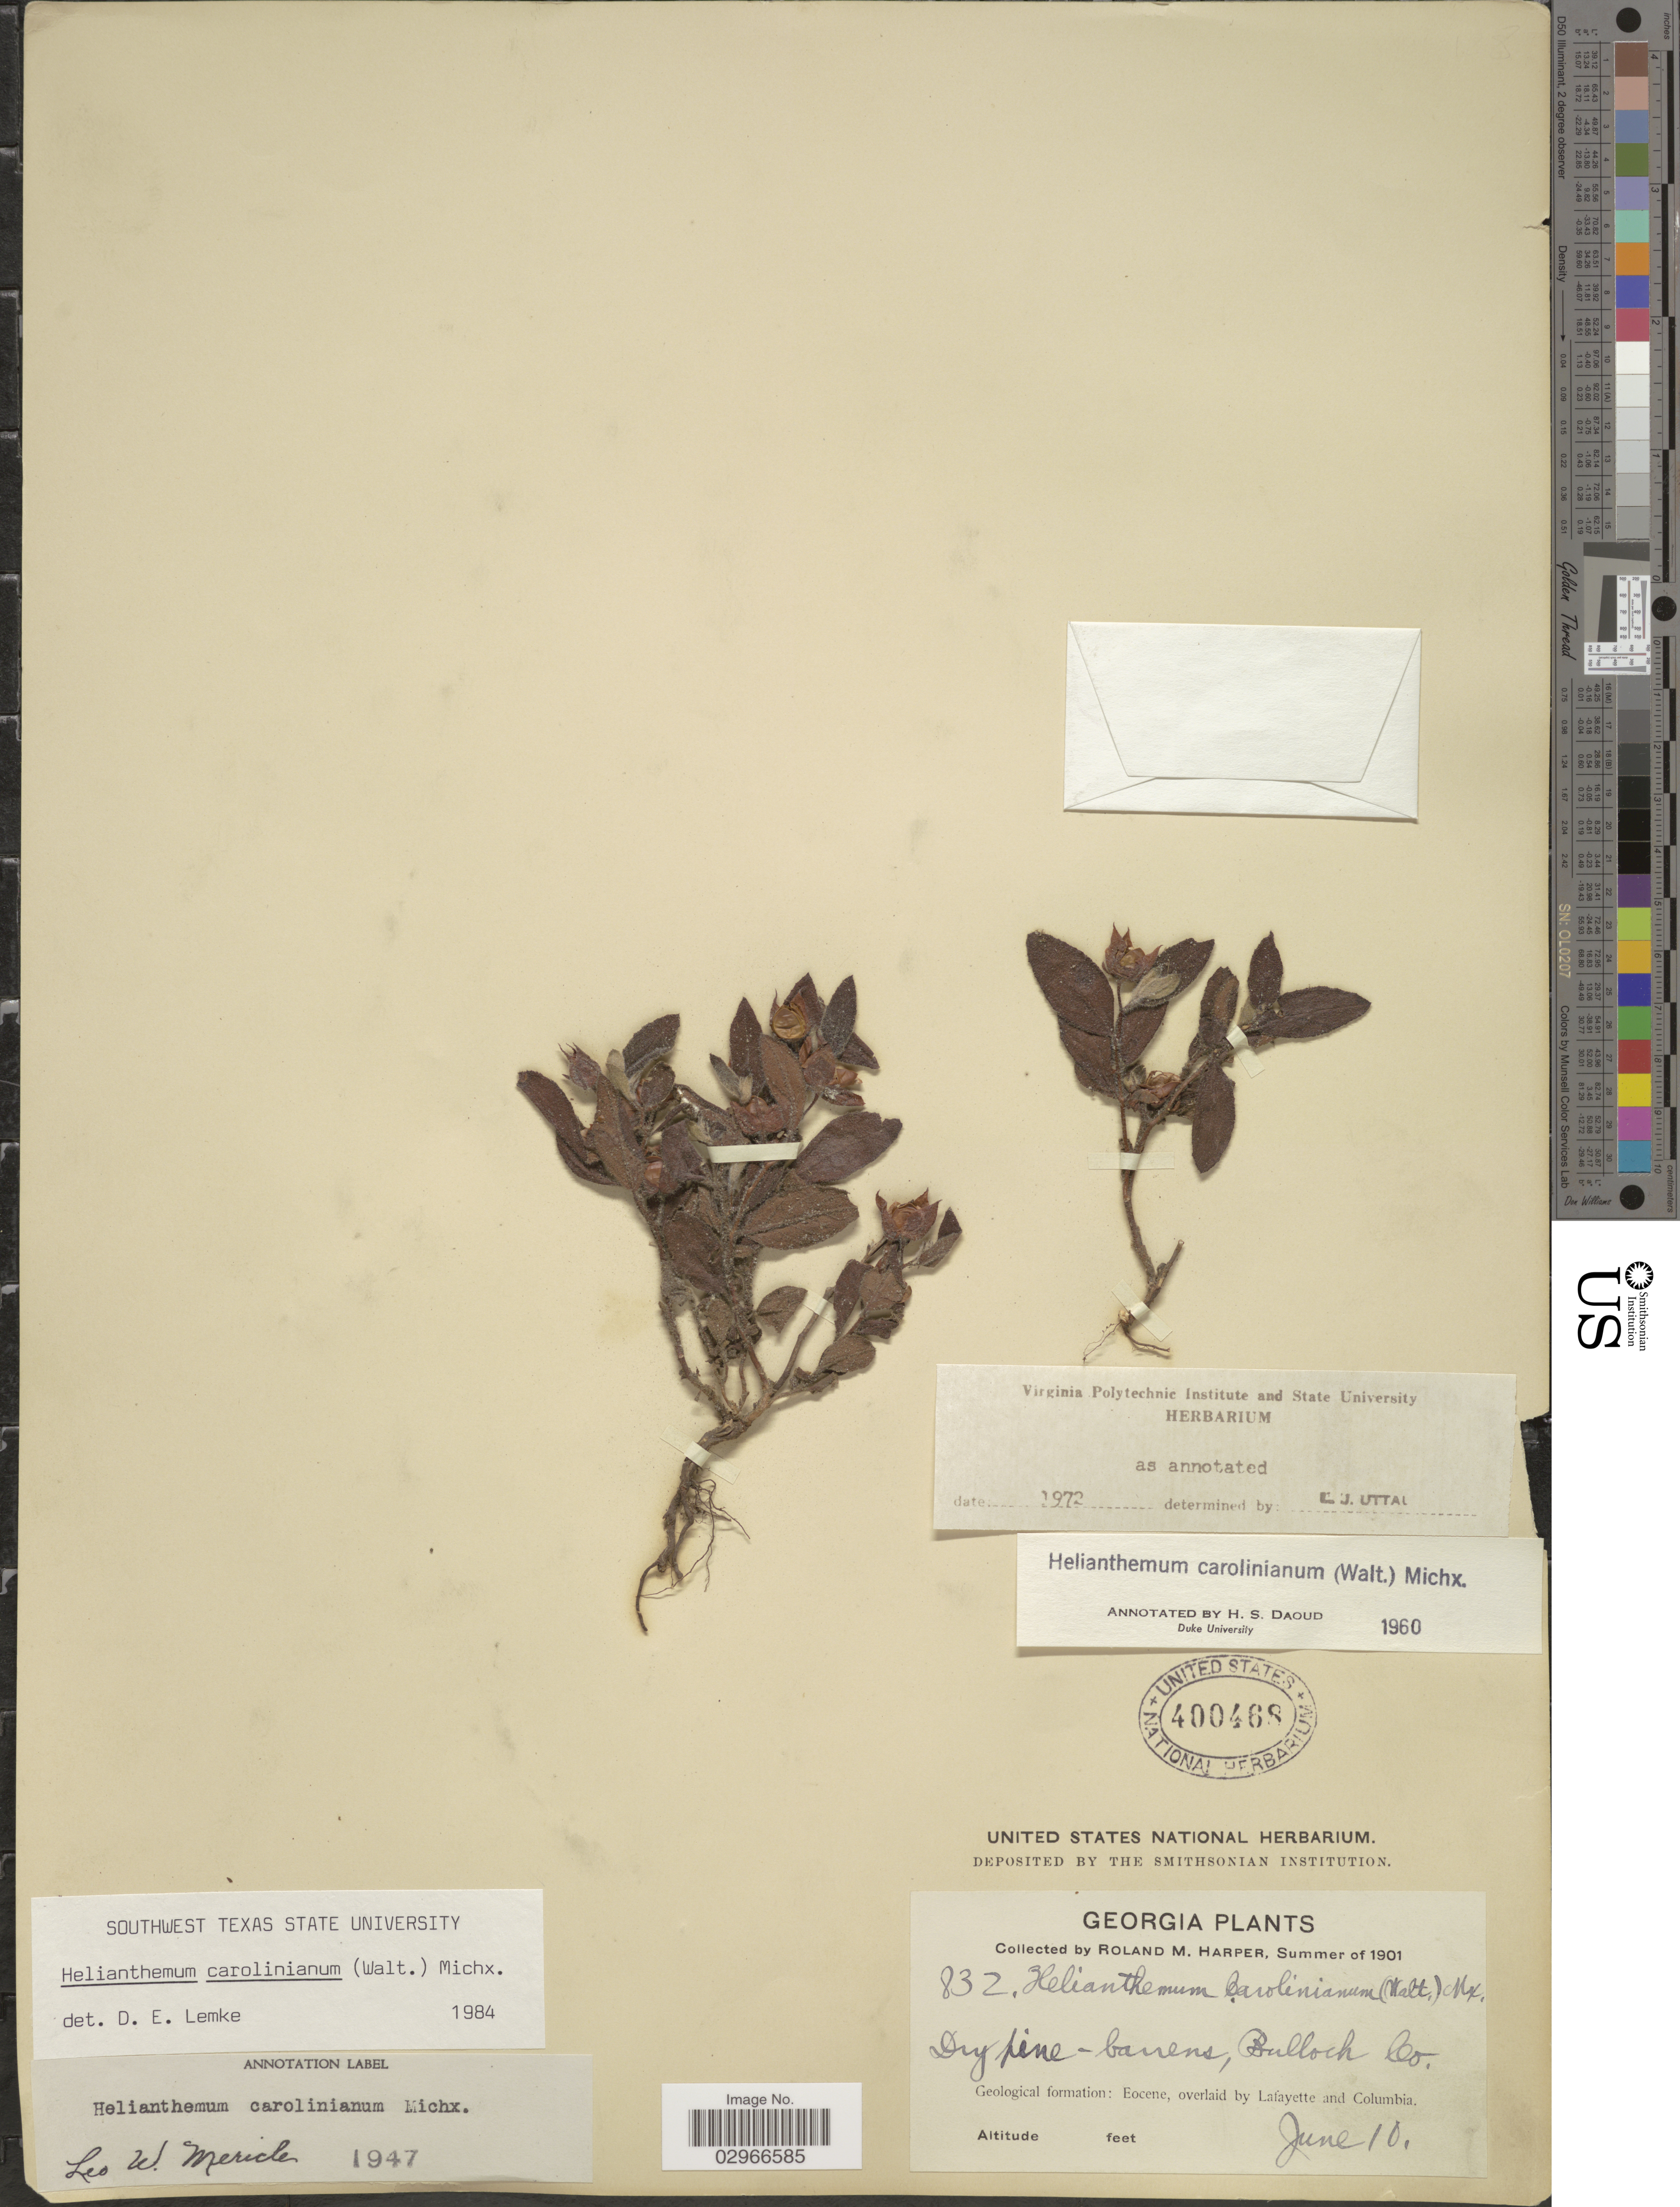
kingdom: Plantae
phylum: Tracheophyta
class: Magnoliopsida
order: Malvales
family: Cistaceae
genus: Helianthemum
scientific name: Helianthemum carolinianum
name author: (Walter) Michx.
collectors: R. M. Harper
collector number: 832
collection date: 1901-06-10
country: United States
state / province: Georgia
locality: Bullock Co., Geological formation: Eocene, overlaid by Lafayette and Colombia.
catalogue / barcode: US 400468